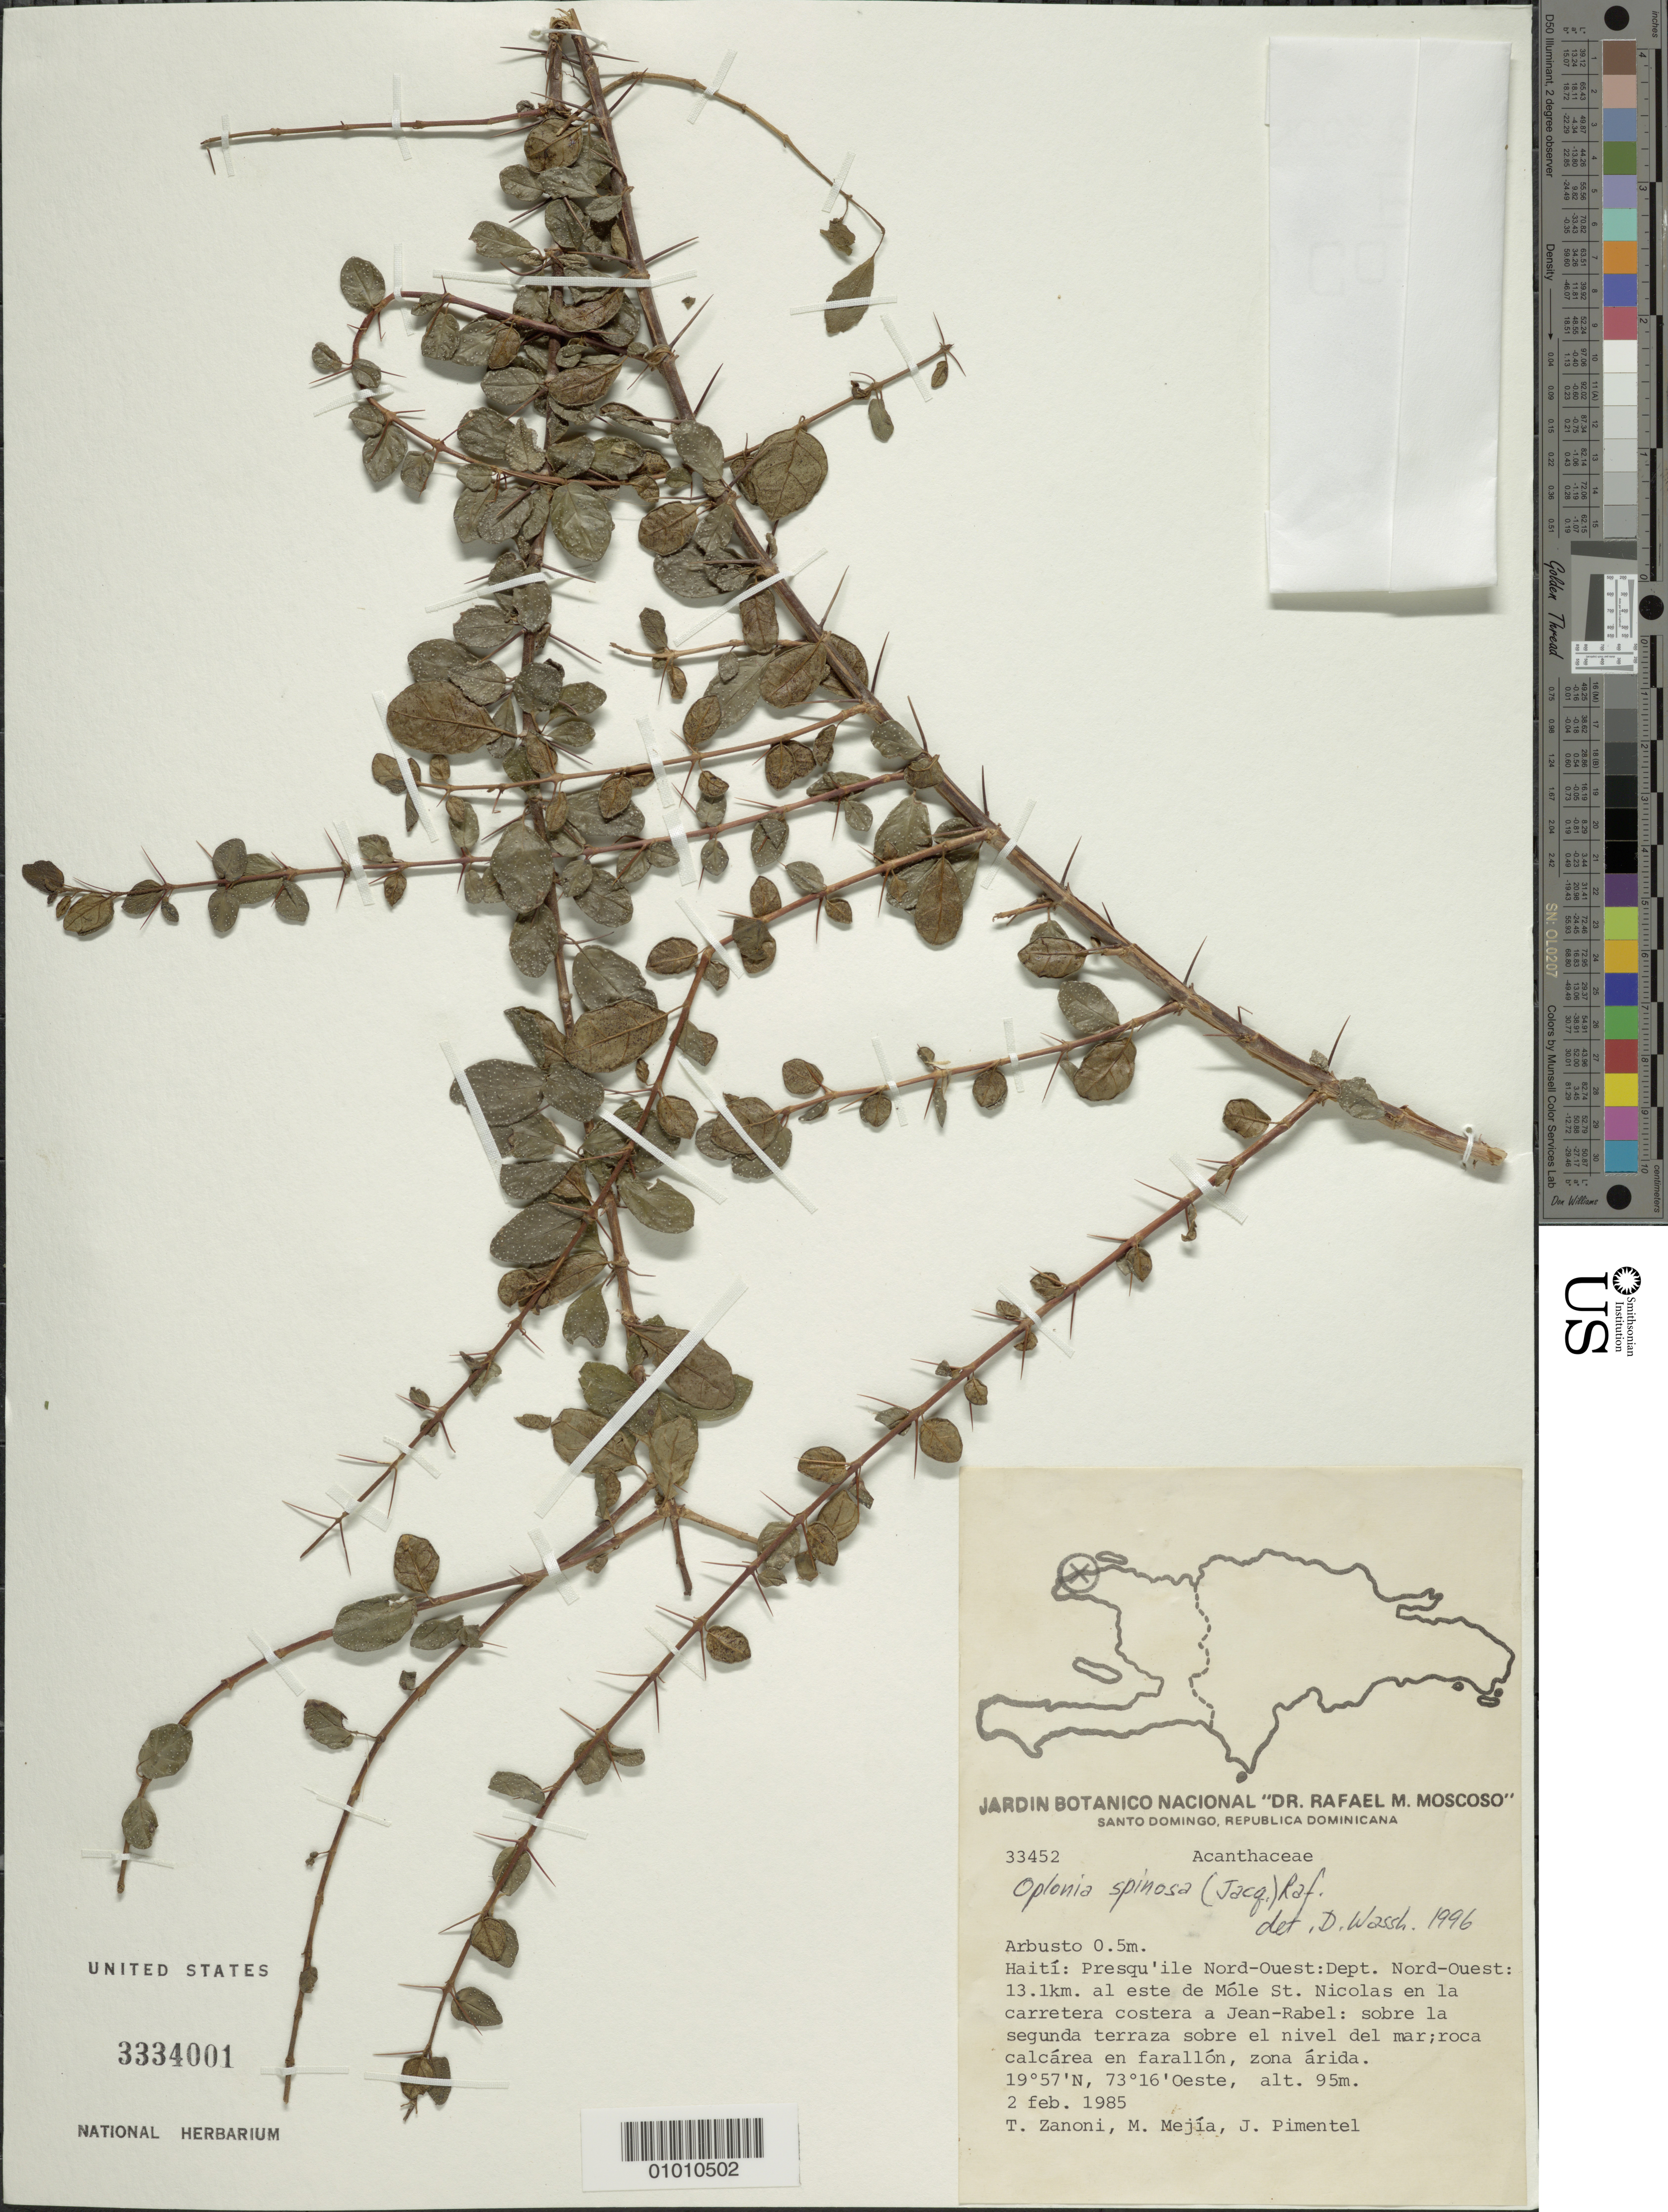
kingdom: Plantae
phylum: Tracheophyta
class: Magnoliopsida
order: Lamiales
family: Acanthaceae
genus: Oplonia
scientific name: Oplonia spinosa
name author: Raf.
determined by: Wasshausen, Dieter C., (BOT), Smithsonian Institution - National Museum of Natural History (UNITED STATES)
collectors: T. A. Zanoni, M. Mejia & J. Pimentel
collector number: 33452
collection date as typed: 02 Feb 1985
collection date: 1985-02-02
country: Dominican Republic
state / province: Nord Ouest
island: Hispaniola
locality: Presqu'ile du Nord Ouest, 13.1 km al este de Móle St. Nicolas en la carretera costera a Jean-Rabel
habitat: Sobre la segunda terraza sobre el nivel del mar; roca calcárea en farallón, zona árida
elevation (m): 95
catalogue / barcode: US 3334001